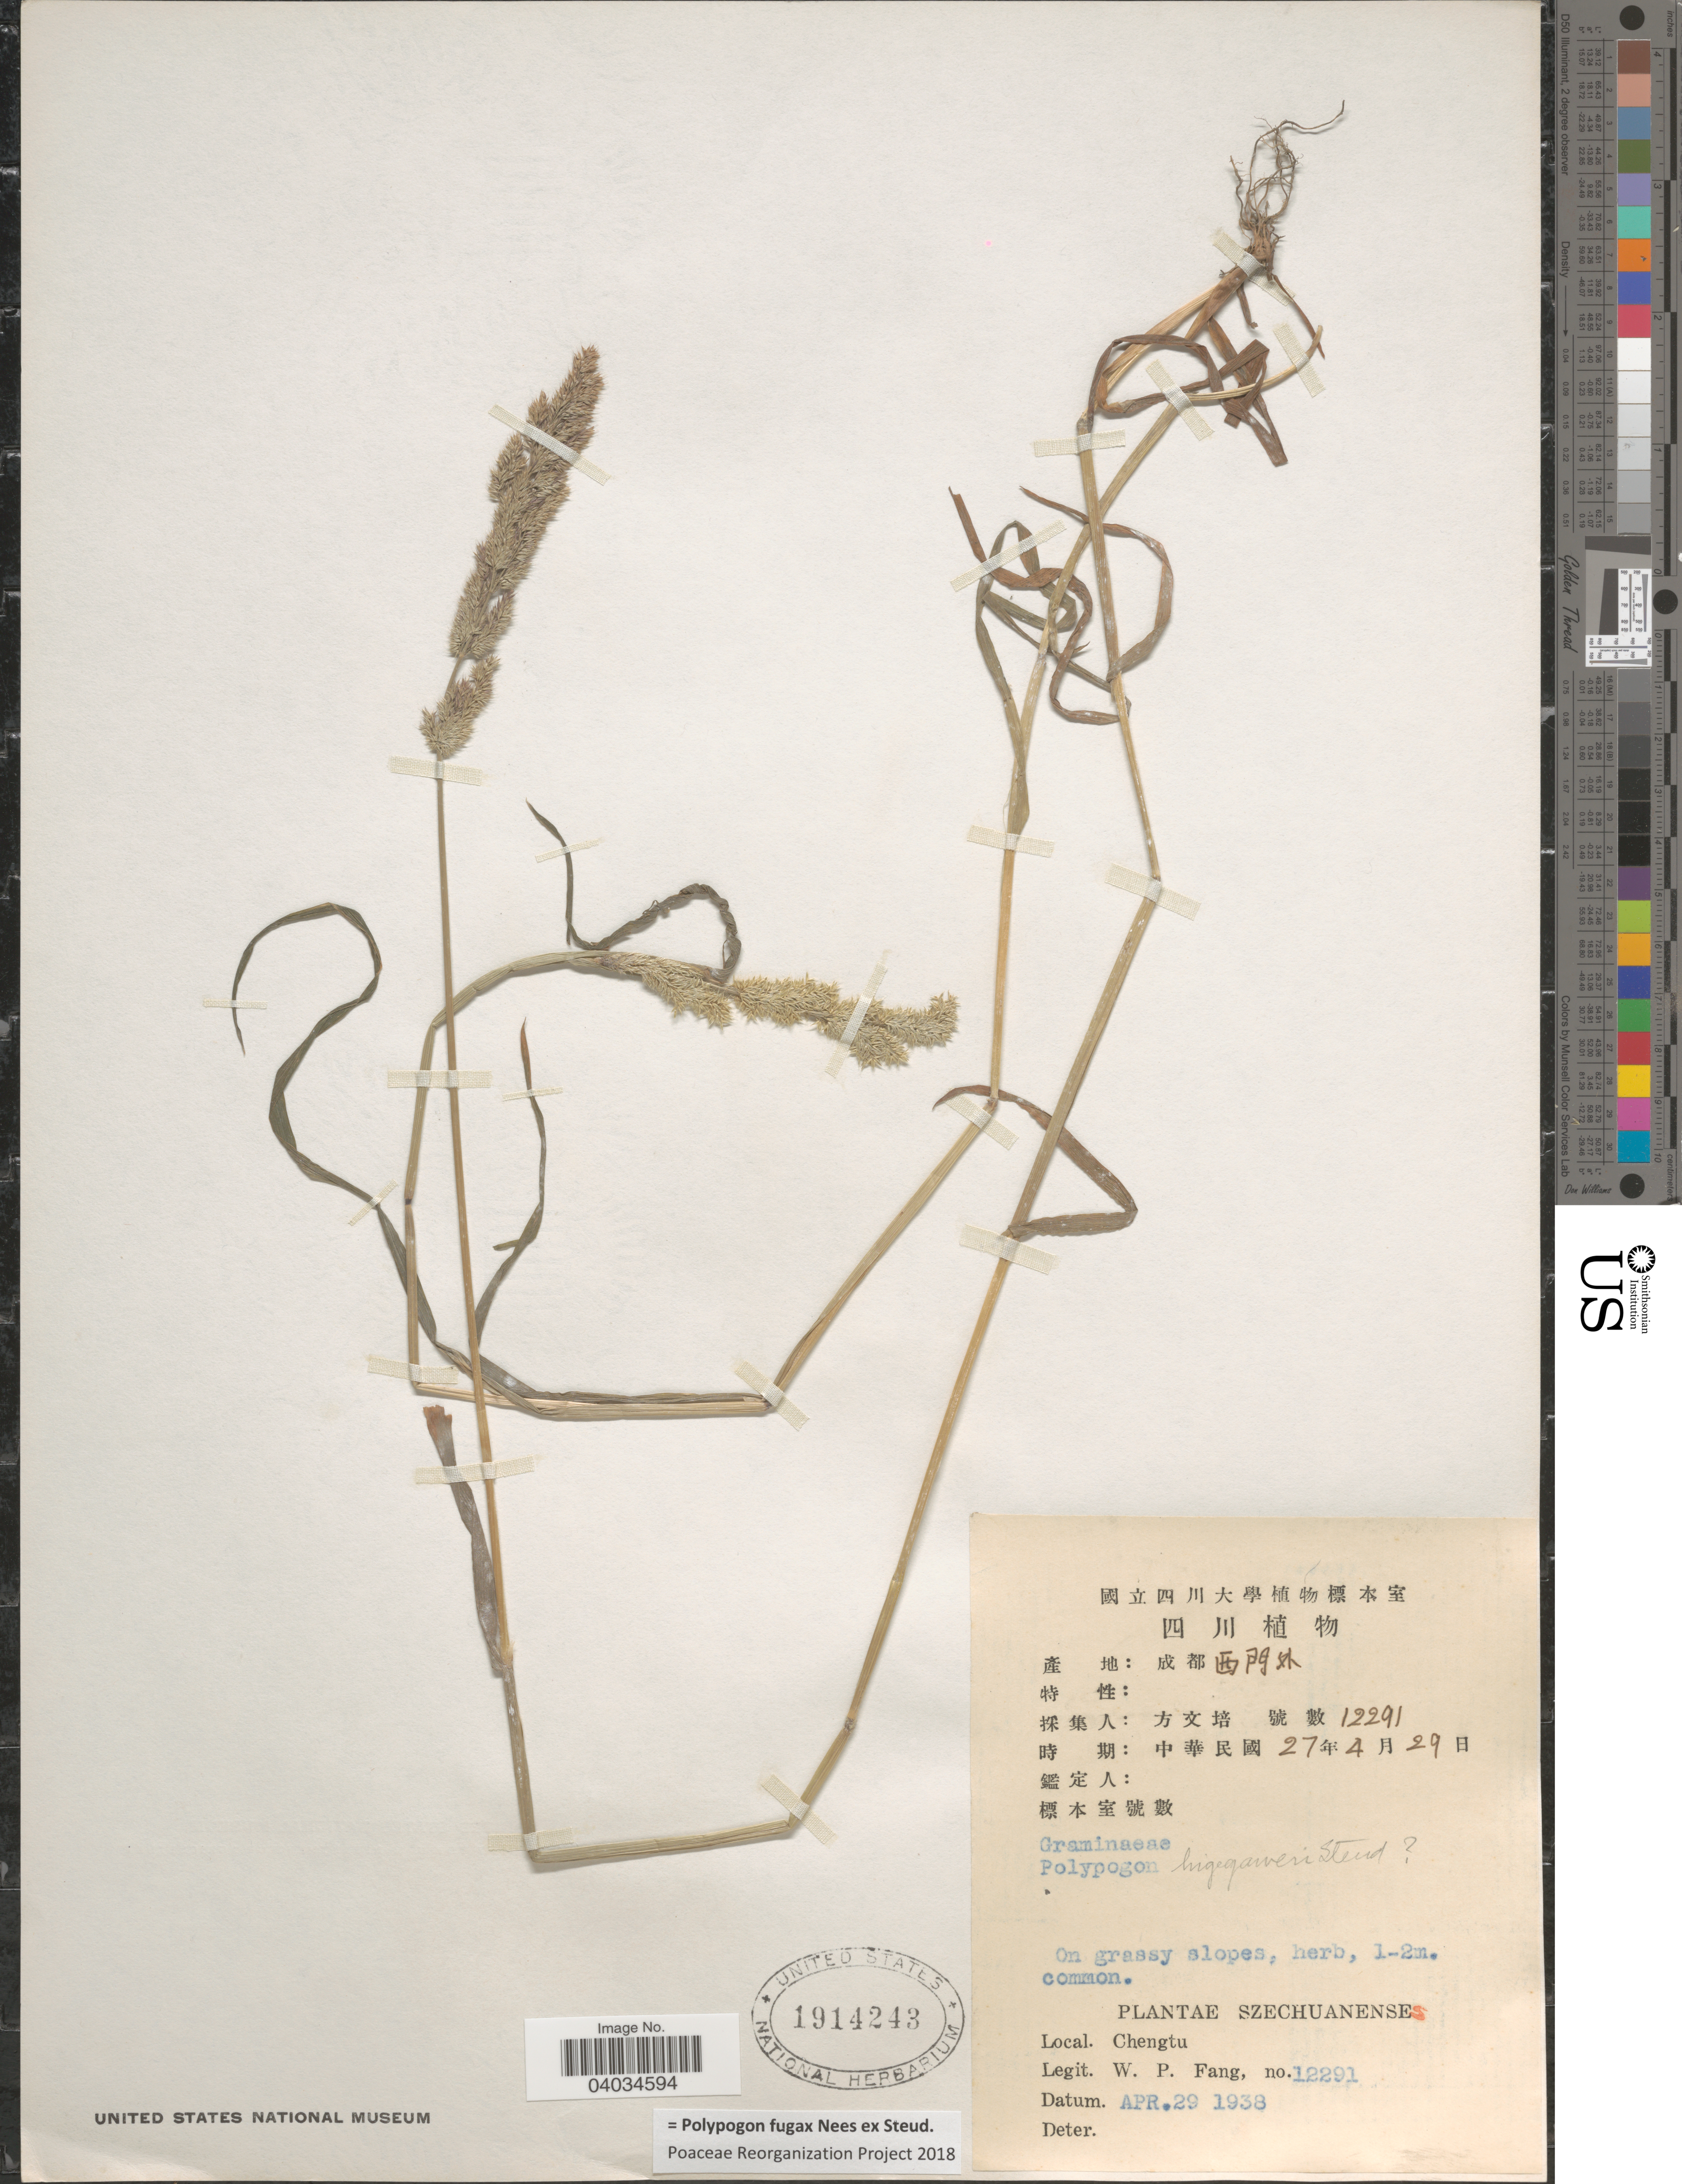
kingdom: Plantae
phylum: Tracheophyta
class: Liliopsida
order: Poales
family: Poaceae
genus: Polypogon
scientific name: Polypogon fugax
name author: Nees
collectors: W. P. Fang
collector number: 12291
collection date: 1938-04-29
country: China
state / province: Sichuan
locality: Szechuanenses. Chengtu.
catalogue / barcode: US 1914243